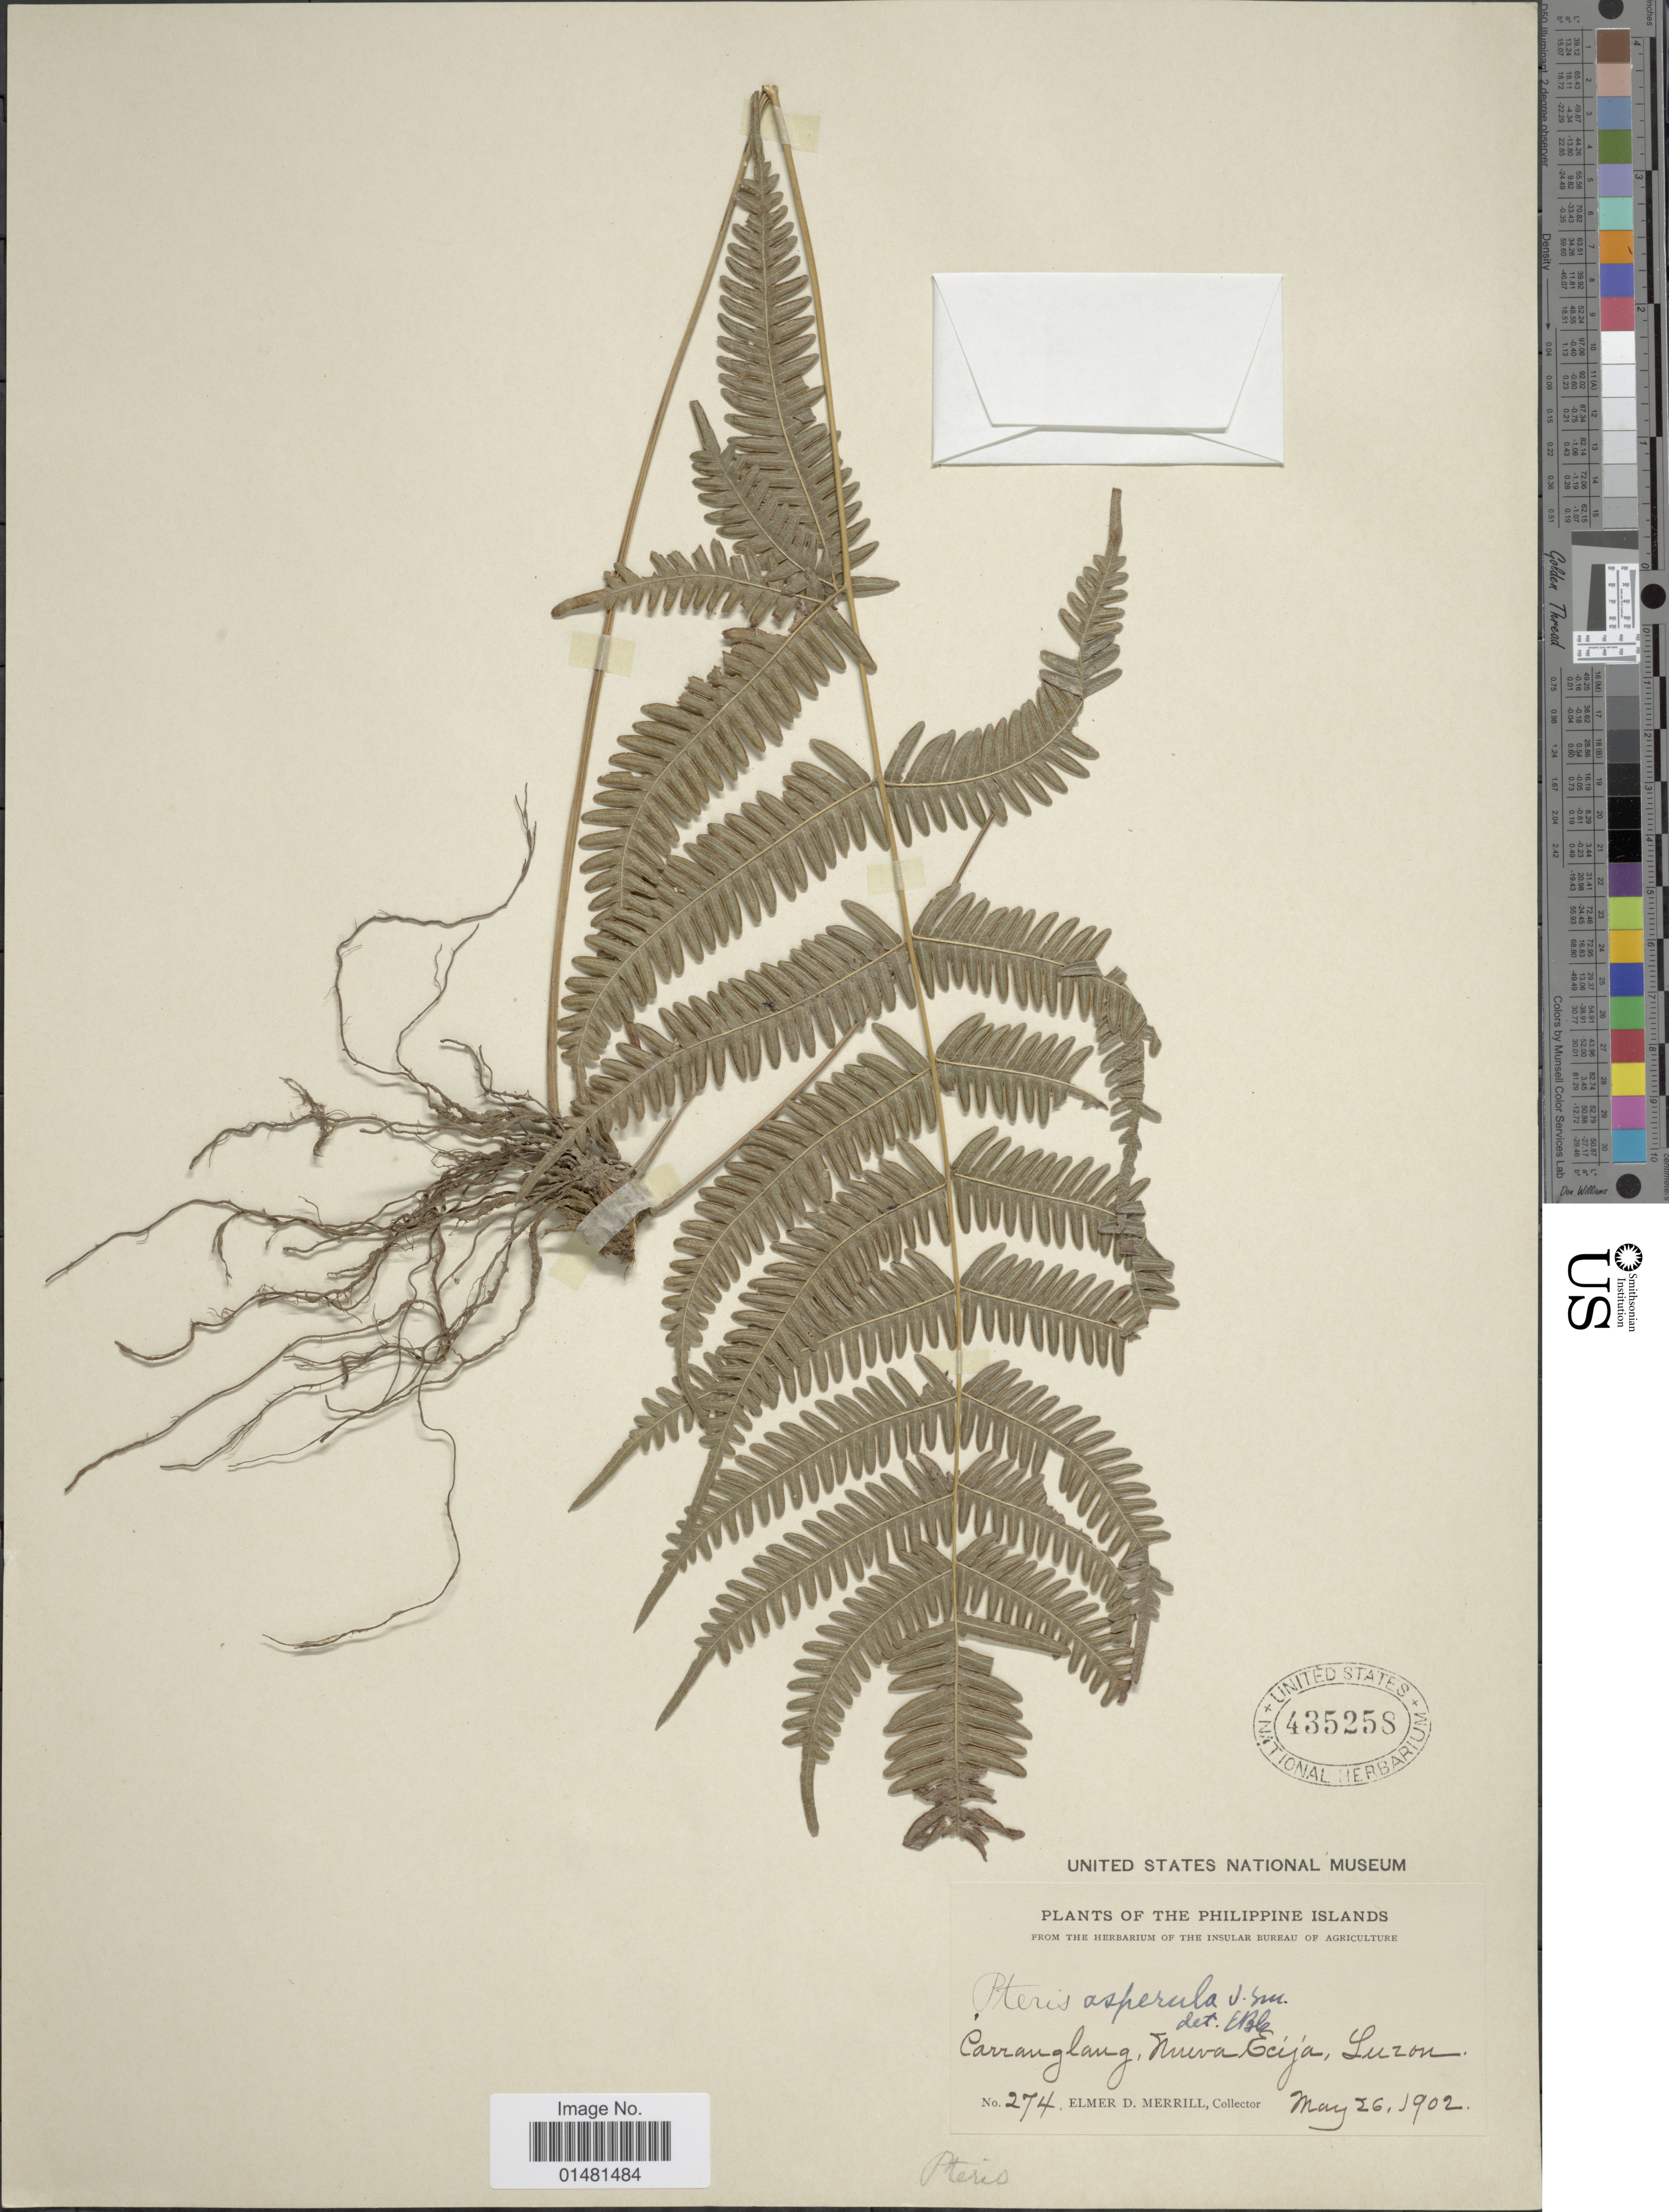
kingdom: Plantae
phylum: Tracheophyta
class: Polypodiopsida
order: Polypodiales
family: Pteridaceae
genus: Pteris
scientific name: Pteris asperula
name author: J. Sm.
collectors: E. D. Merrill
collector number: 274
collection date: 1902-05-26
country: Philippines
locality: Carranglang, Nueva Ecija, Luzon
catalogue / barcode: US 435258